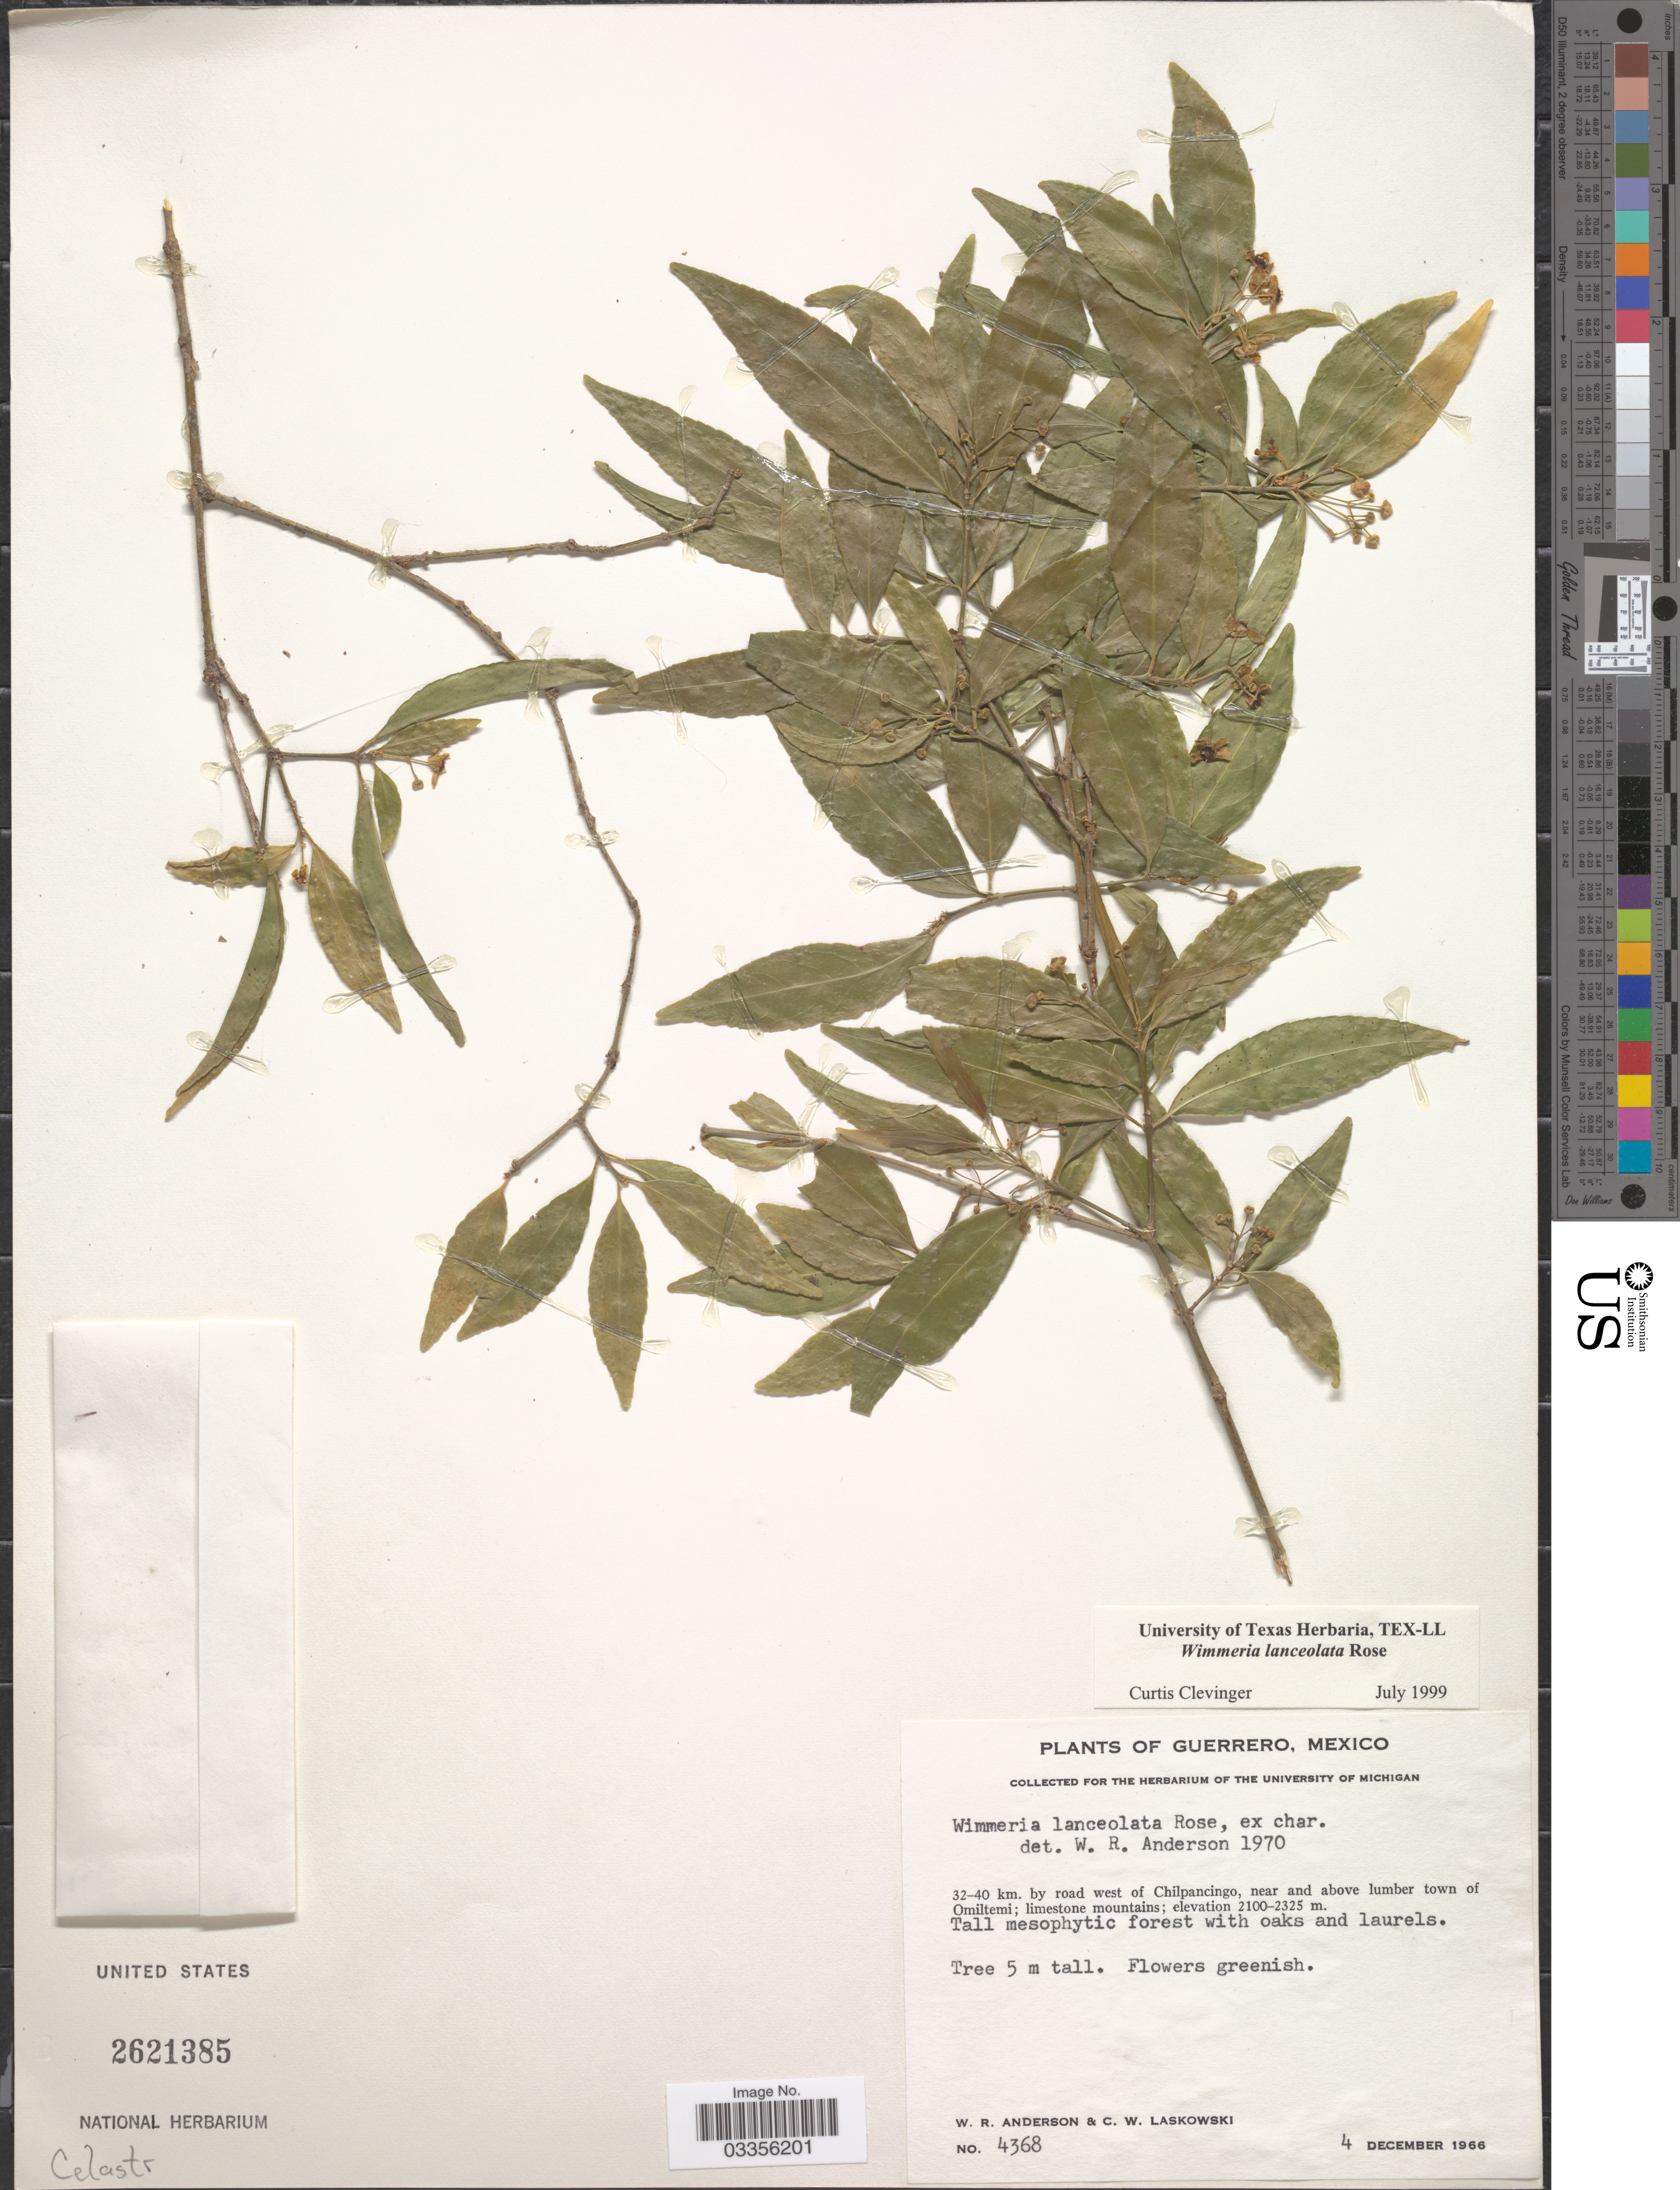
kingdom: Plantae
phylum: Tracheophyta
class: Magnoliopsida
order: Celastrales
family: Celastraceae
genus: Wimmeria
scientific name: Wimmeria lanceolata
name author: Rose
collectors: W. Anderson & C. Laskowski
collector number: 4368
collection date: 1966-12-04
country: Mexico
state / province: Guerrero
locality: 32-40 km. by road west of Chilpancingo, near and above lumber town of Omiltemi.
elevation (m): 2100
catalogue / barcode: US 2621385